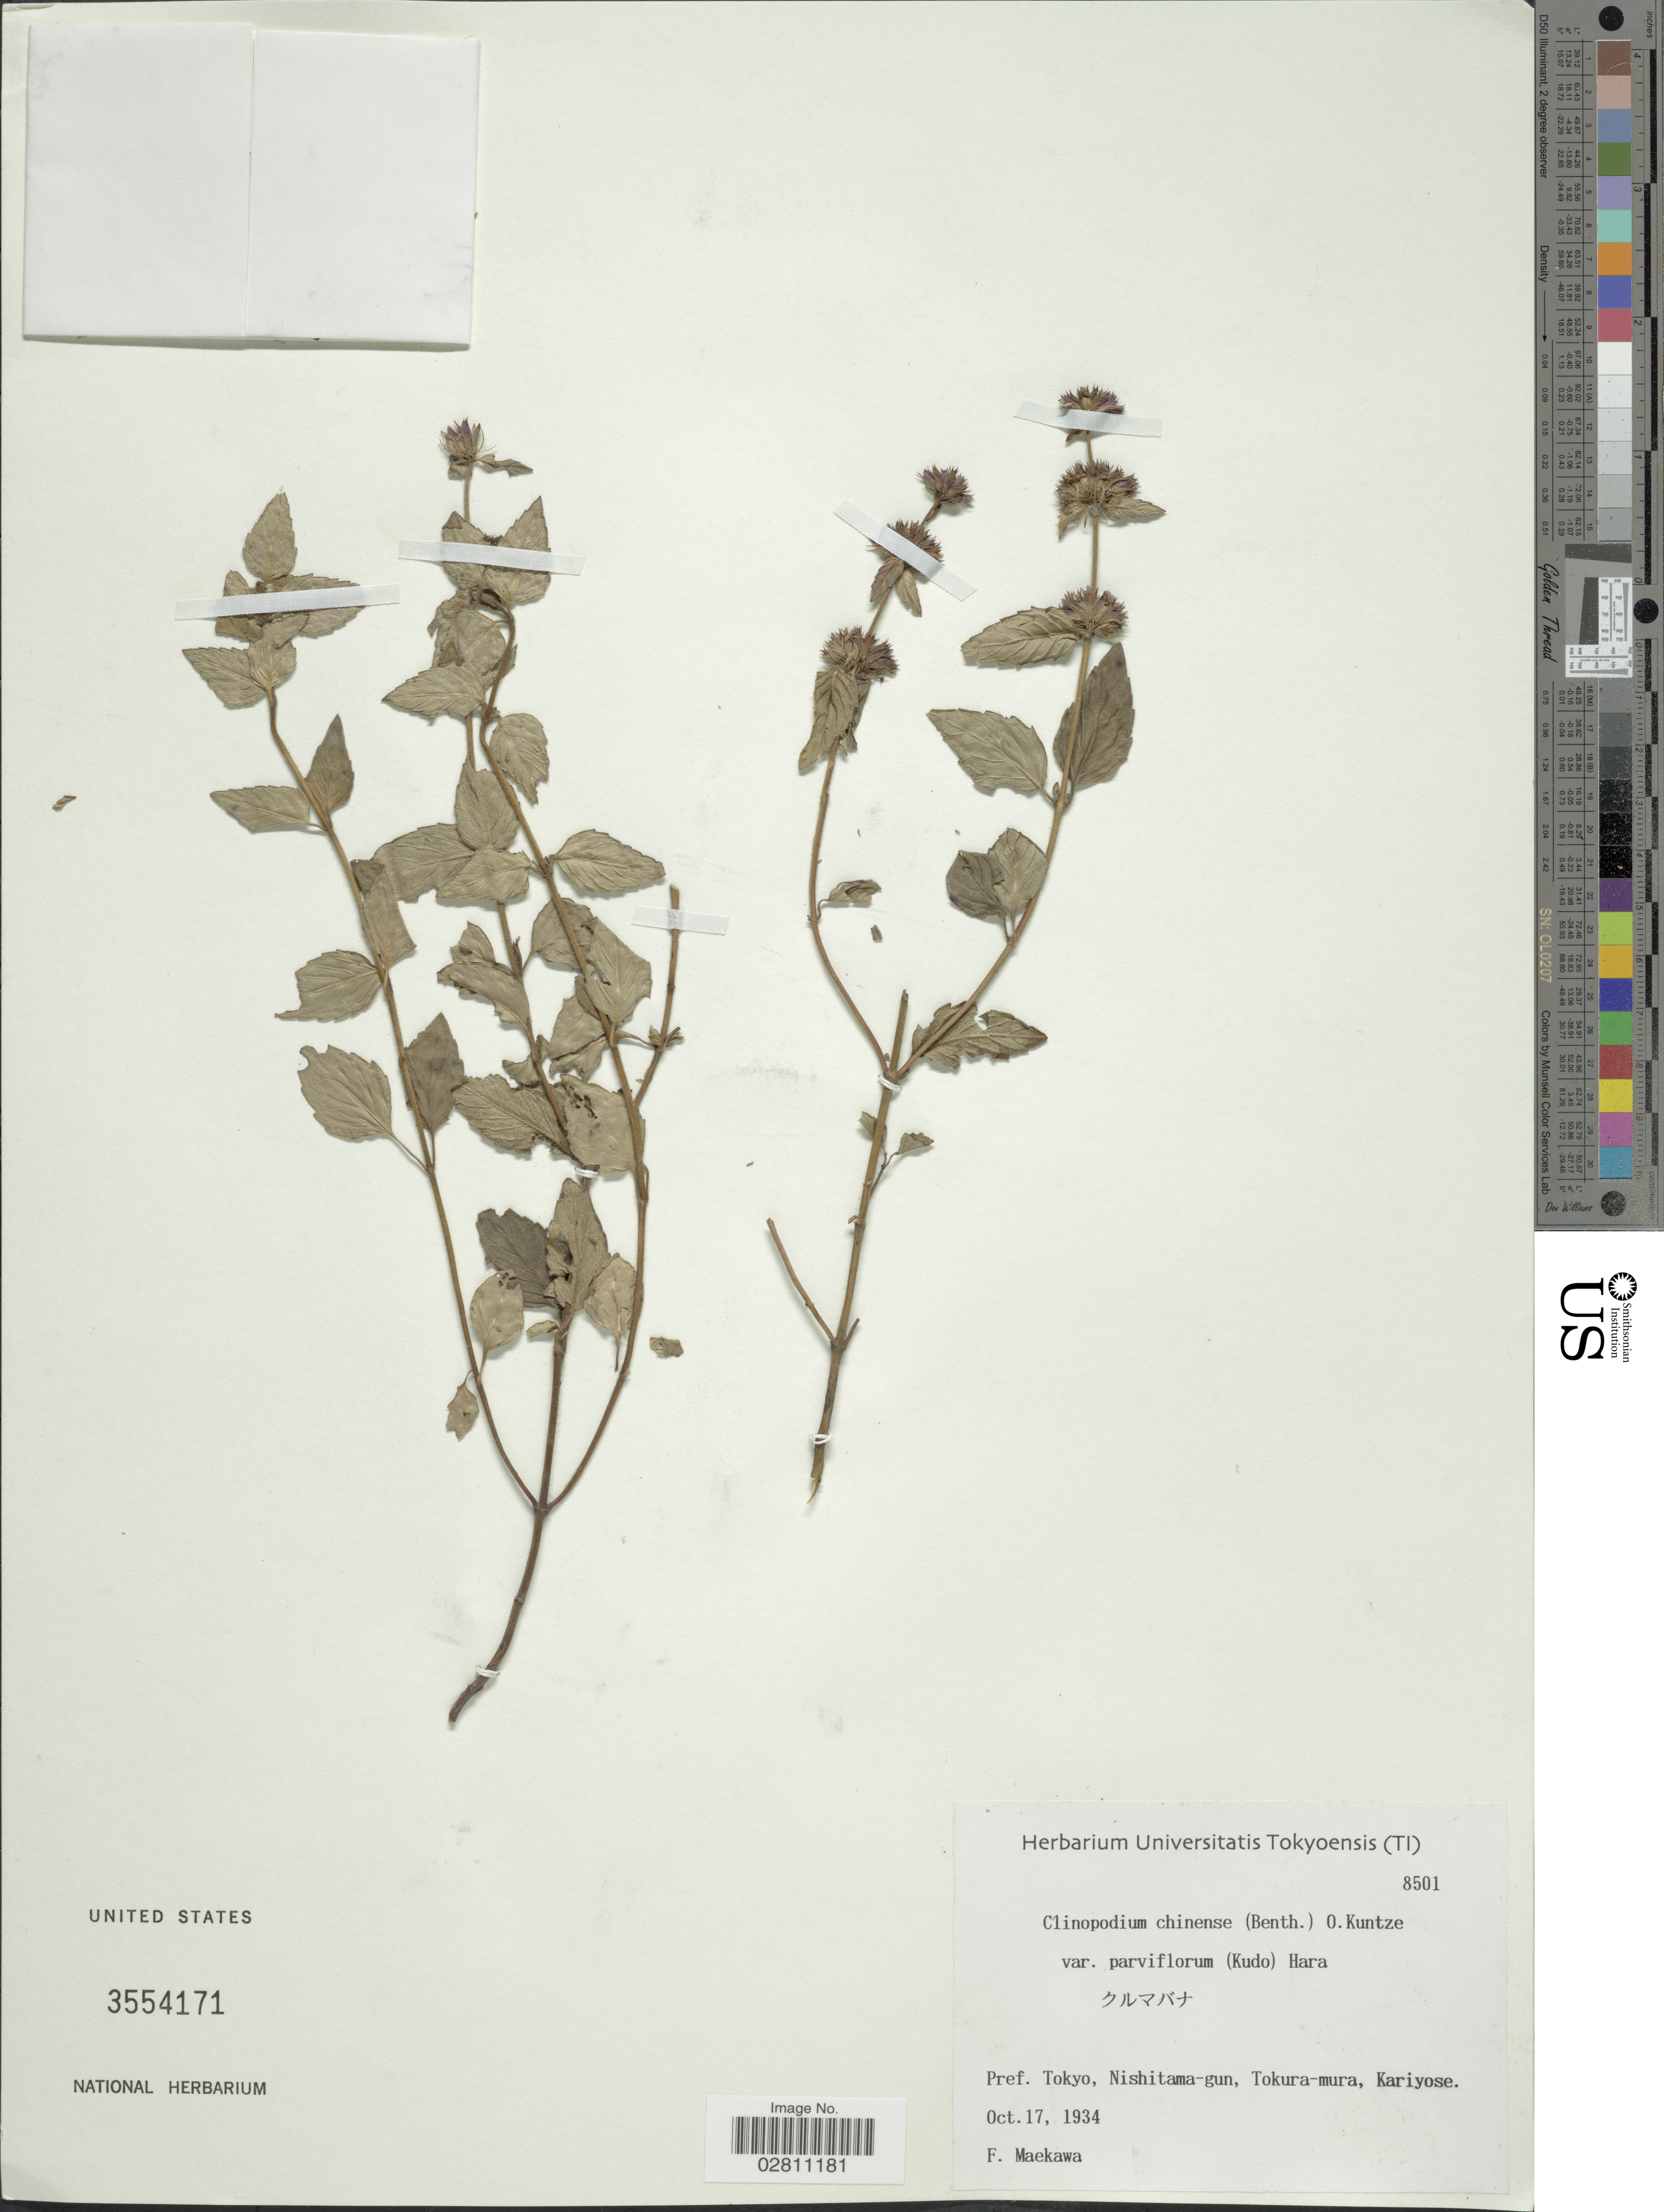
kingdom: Plantae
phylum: Tracheophyta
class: Magnoliopsida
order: Lamiales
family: Lamiaceae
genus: Clinopodium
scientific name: Clinopodium chinense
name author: (Benth.) Kuntze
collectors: F. Maekawa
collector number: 8501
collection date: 1934-10-17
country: Japan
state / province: Tokyo, Federal City of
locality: Pref. Tokyo, Nishitama-gun, Tokura-mura, Kariyose.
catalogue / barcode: US 3554171